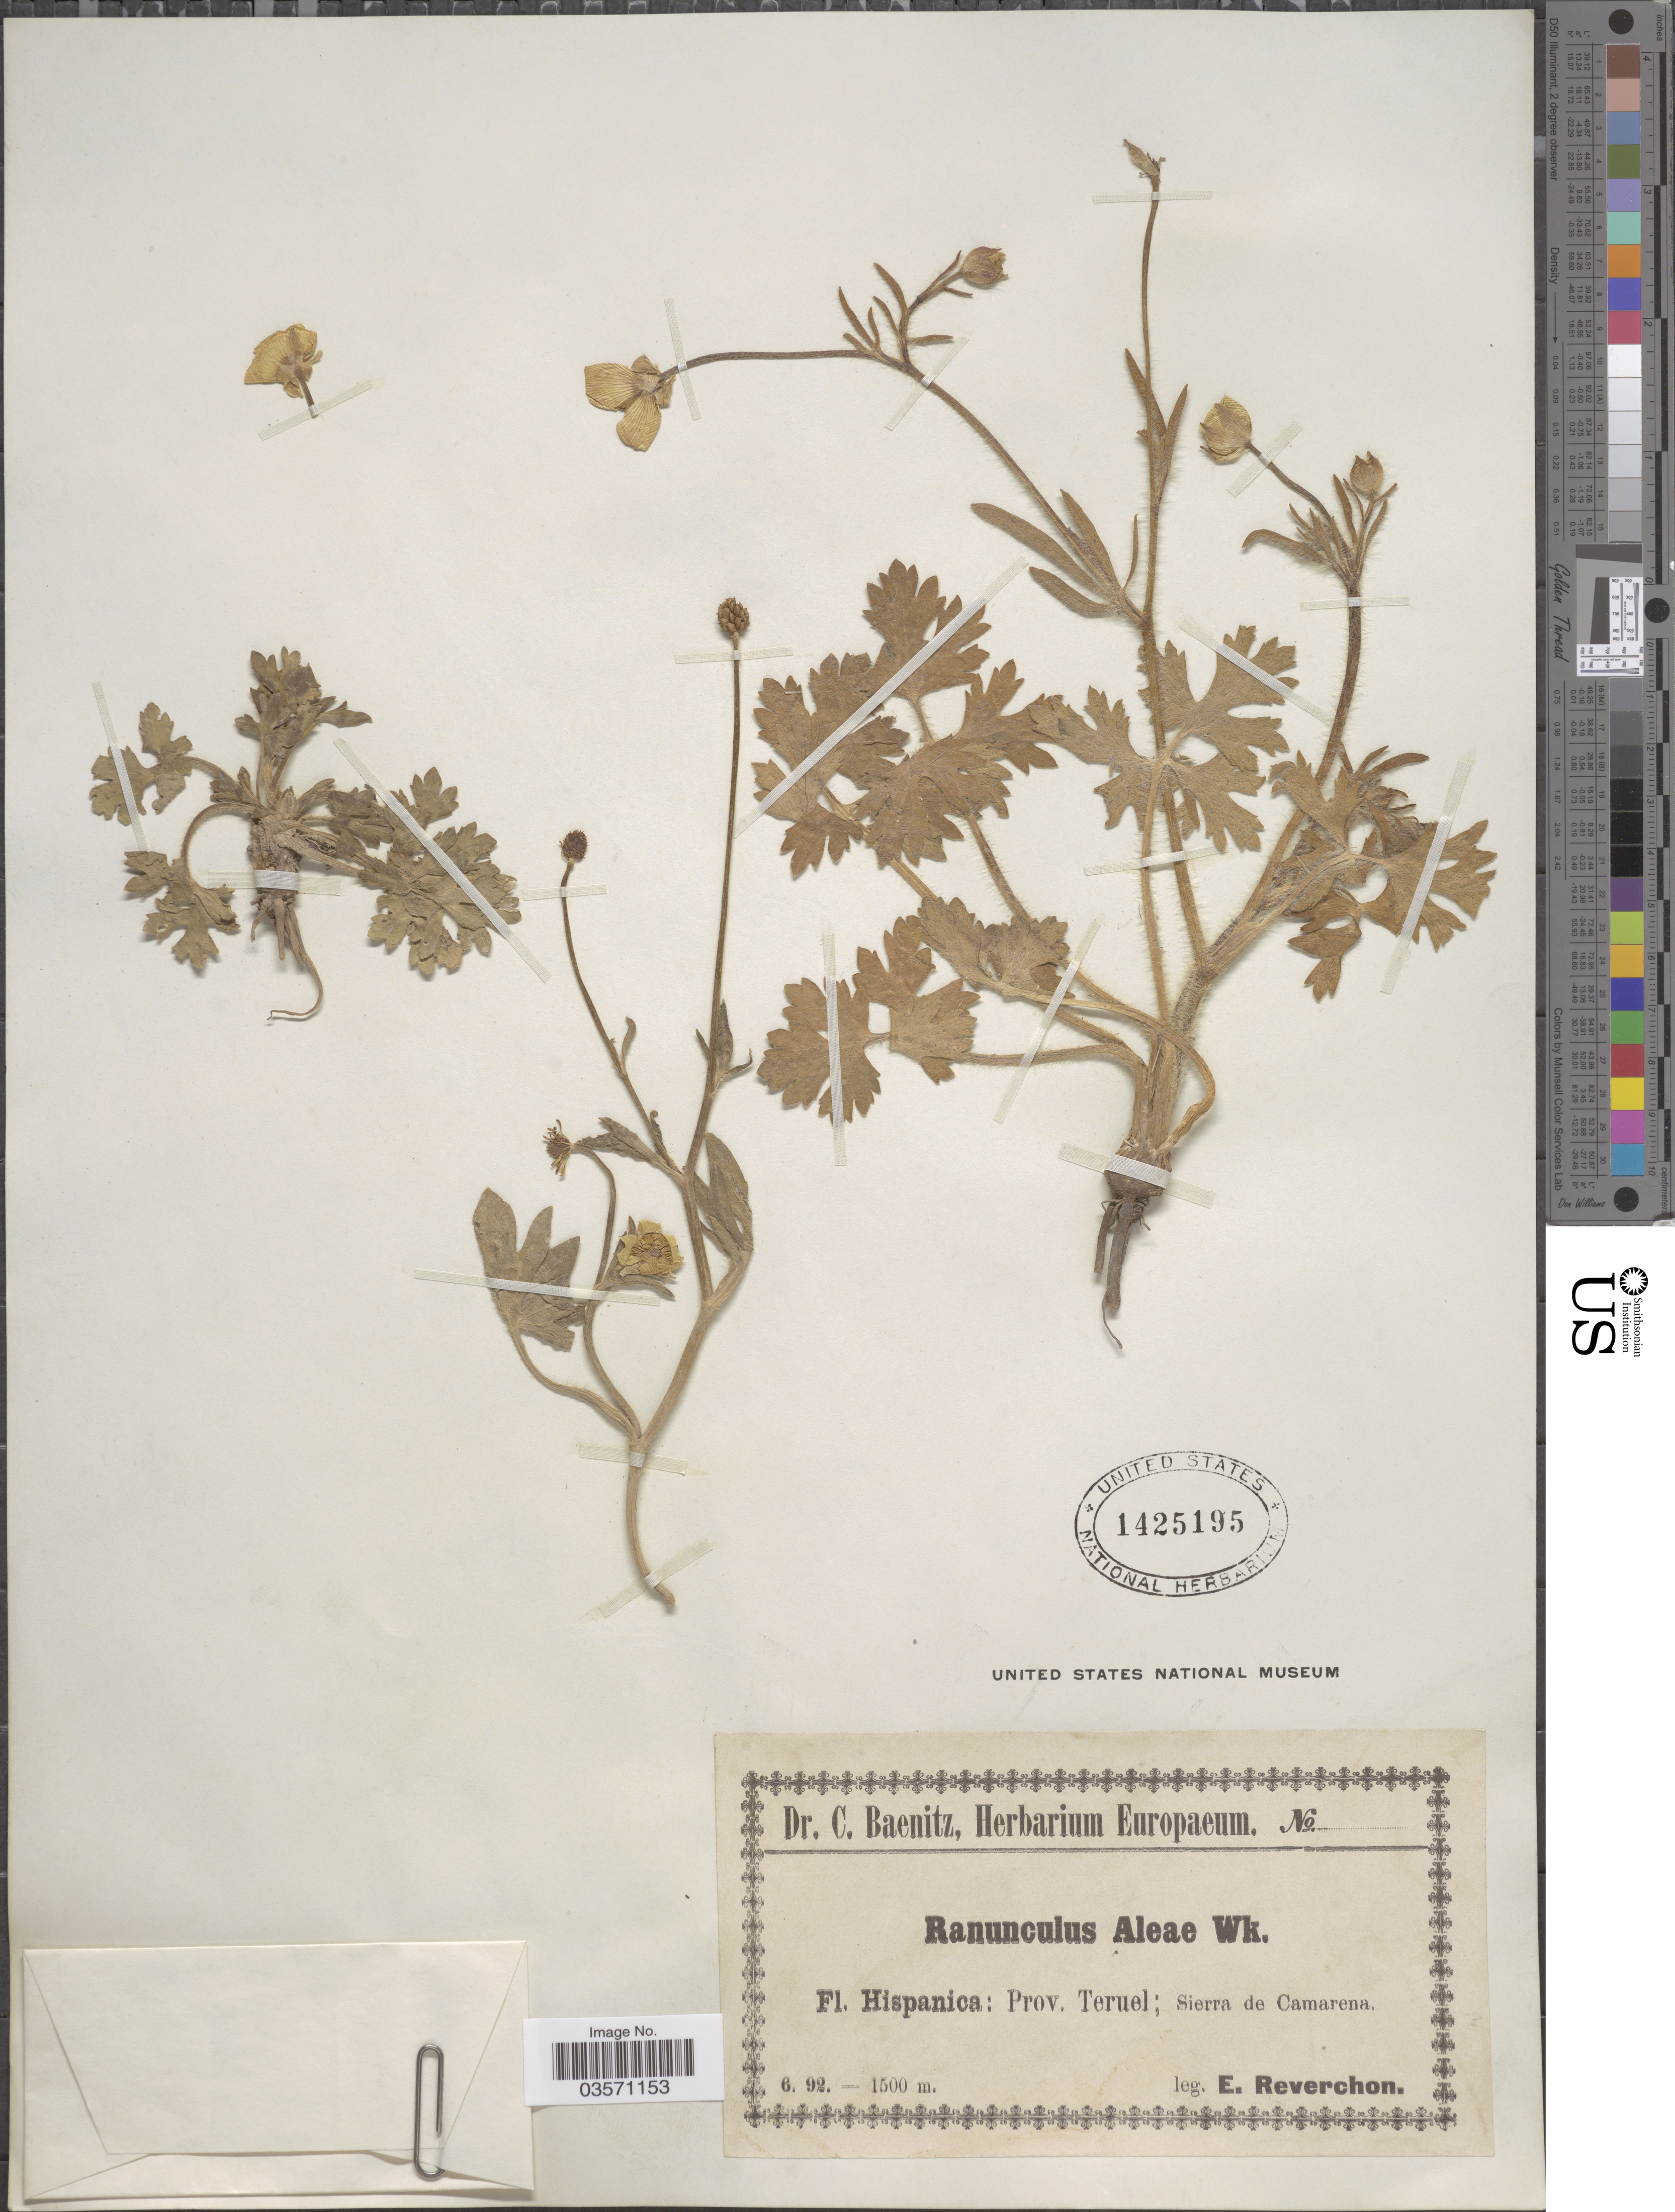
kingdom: Plantae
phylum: Tracheophyta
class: Magnoliopsida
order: Ranunculales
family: Ranunculaceae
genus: Ranunculus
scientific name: Ranunculus aleae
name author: Willk.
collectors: E. Reverchon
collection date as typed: Transcribed d/m/y: /6/92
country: Spain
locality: Hispanica.: Prov. Teruel; Sierra de Camarena.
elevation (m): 1500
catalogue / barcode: US 1425195